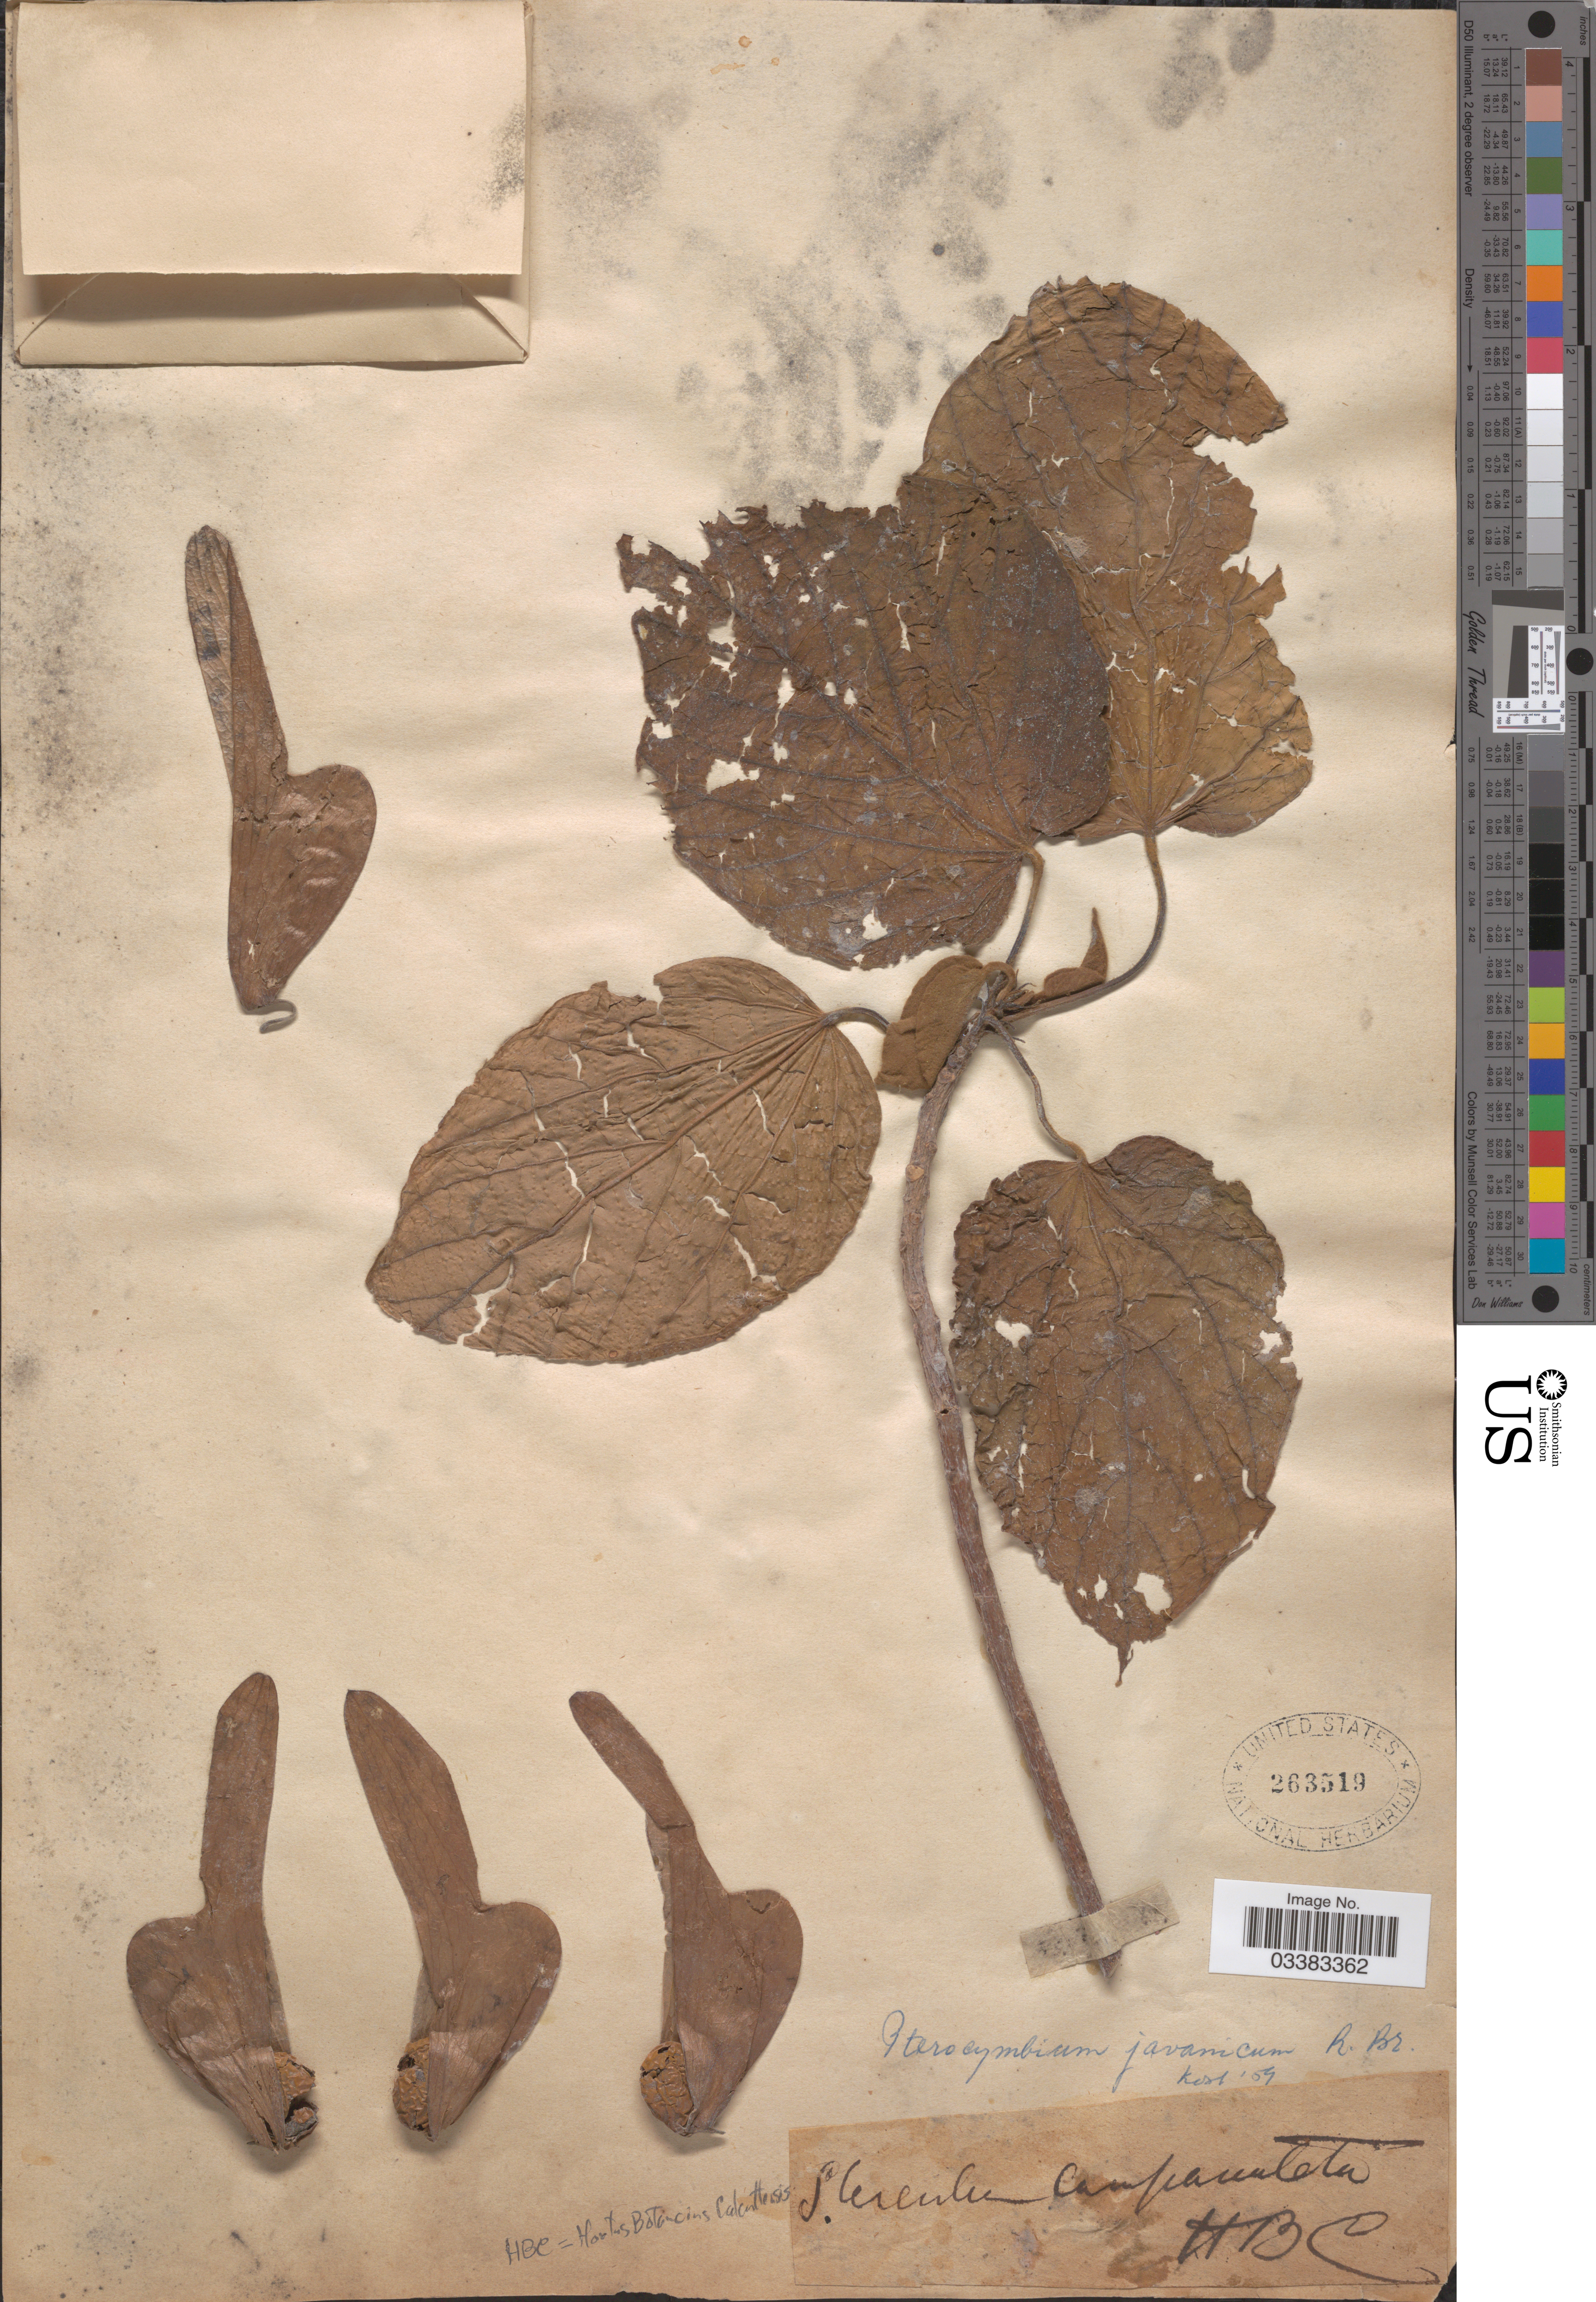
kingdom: Plantae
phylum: Tracheophyta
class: Magnoliopsida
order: Malvales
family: Malvaceae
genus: Pterocymbium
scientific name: Pterocymbium javanicum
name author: R. Br.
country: India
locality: Hortus Botanicins Calcuttensis.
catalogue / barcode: US 263519